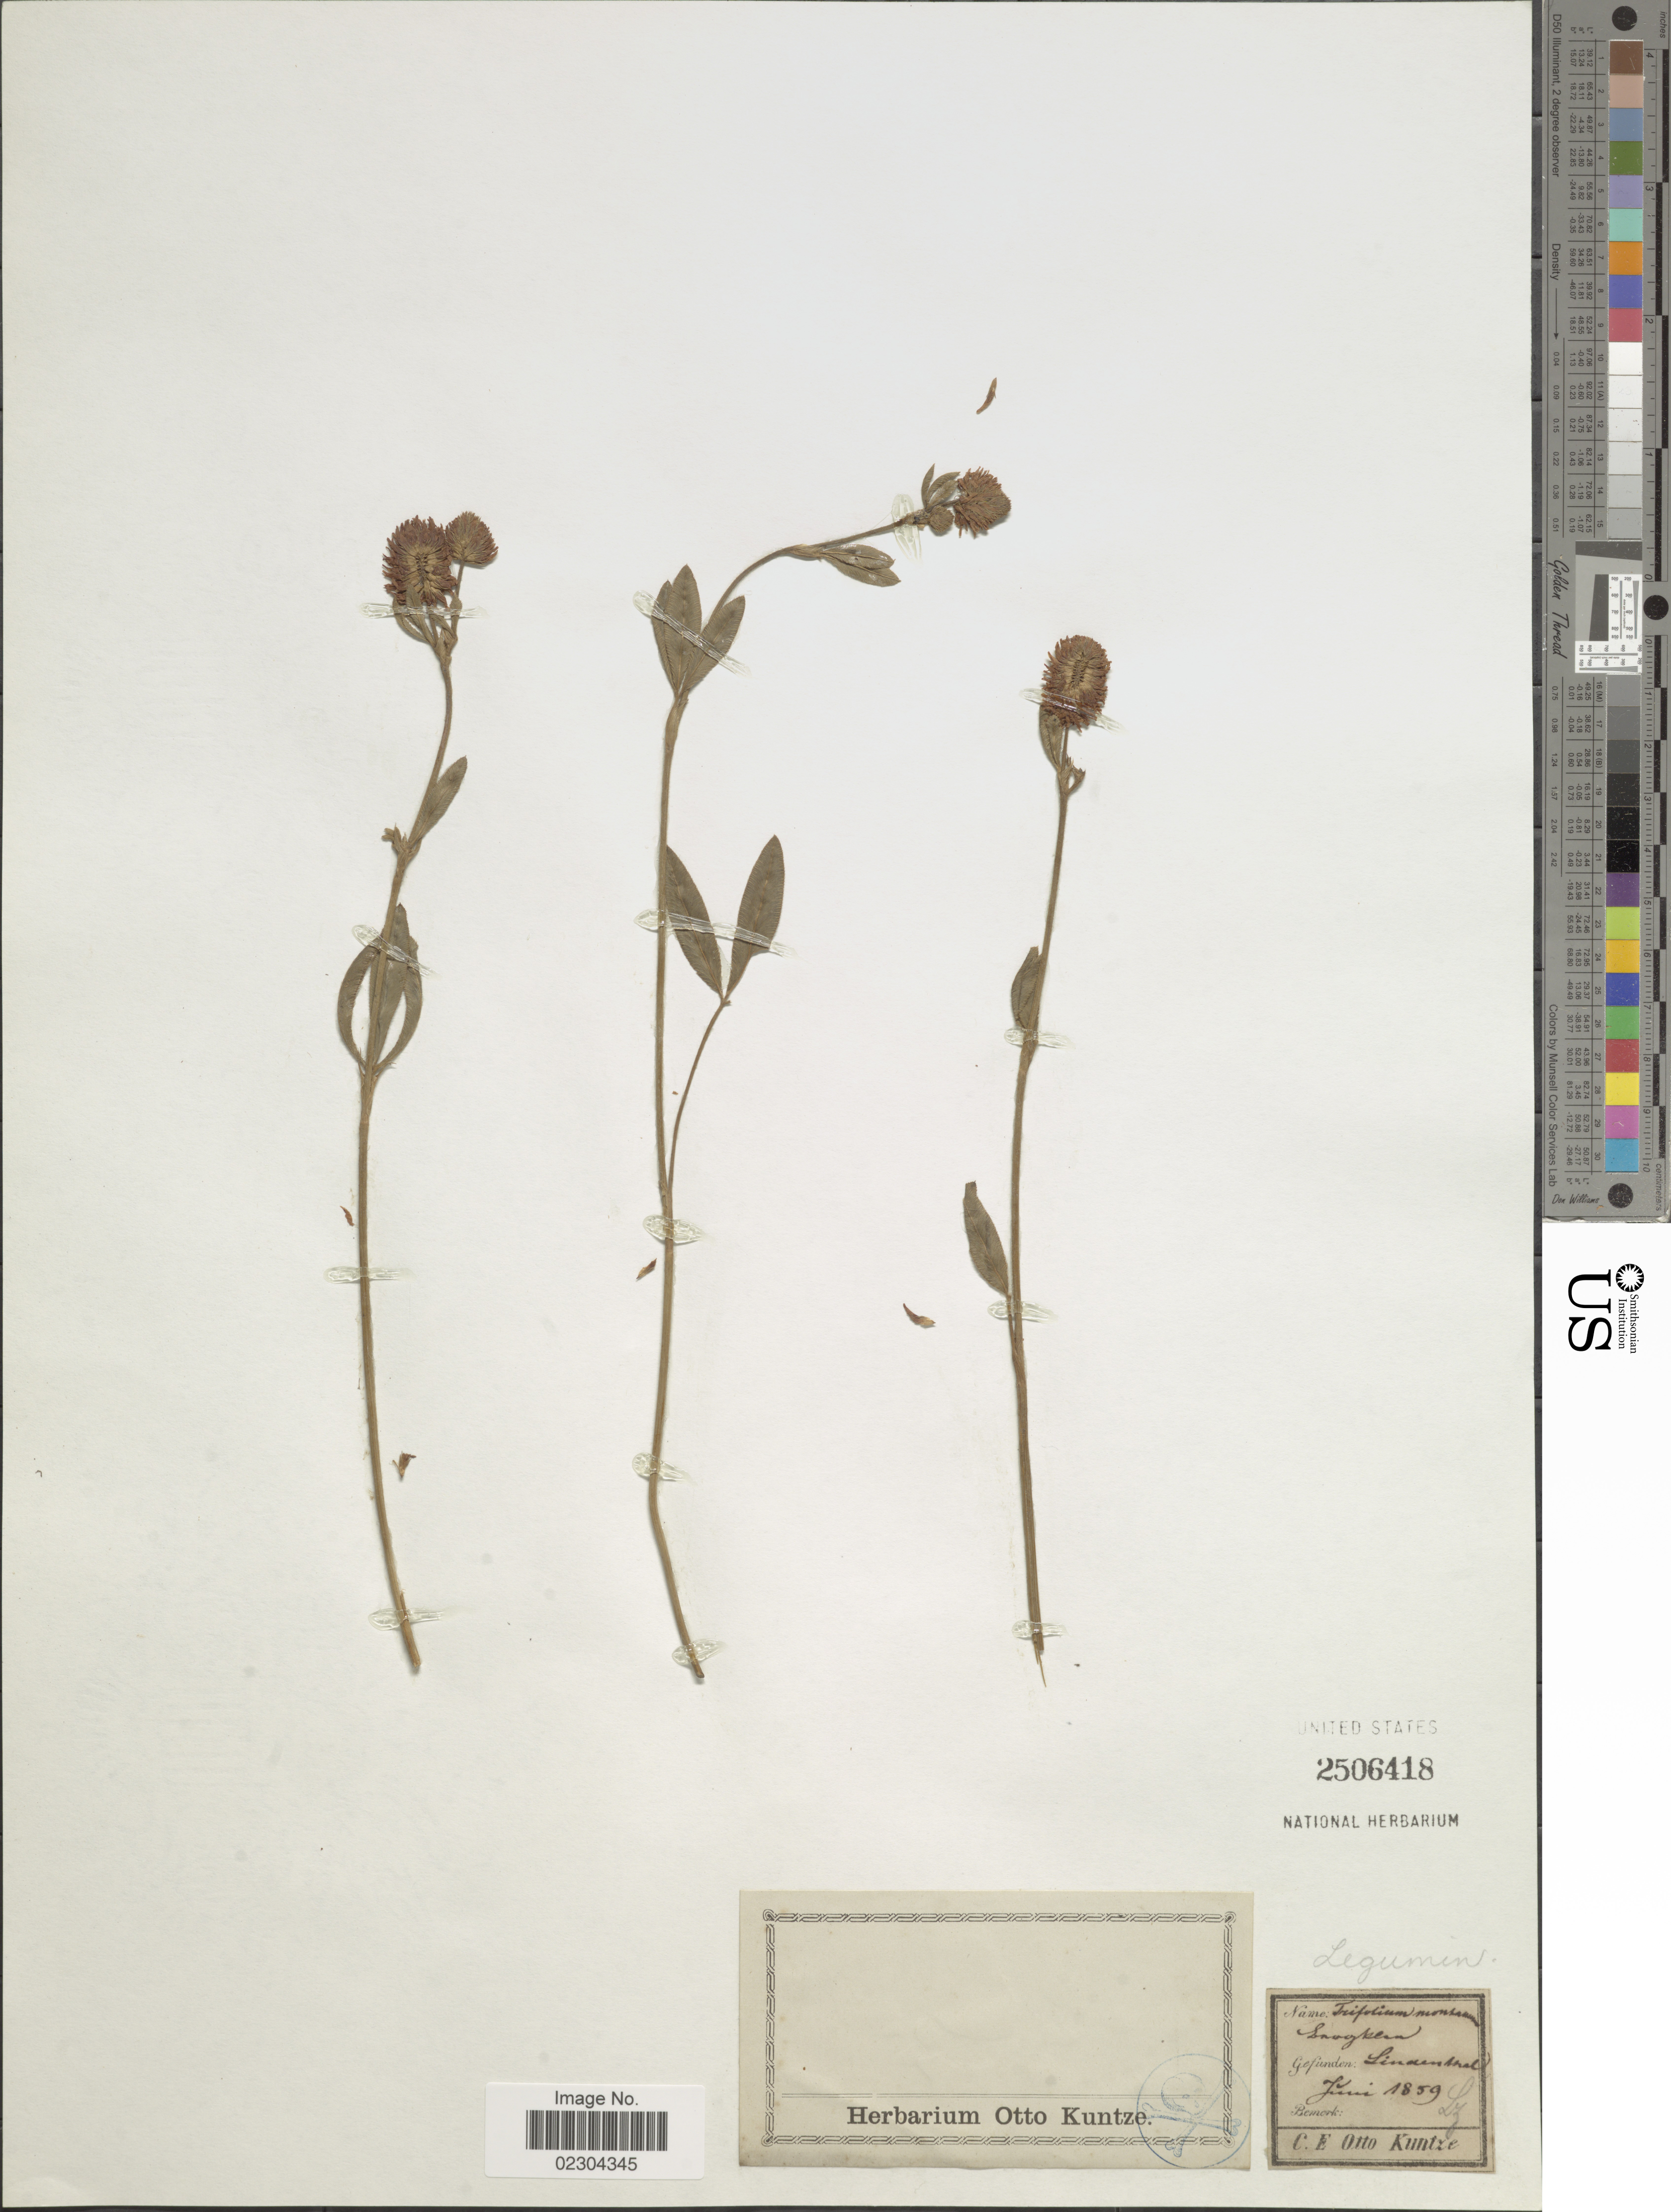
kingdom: Plantae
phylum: Tracheophyta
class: Magnoliopsida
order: Fabales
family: Fabaceae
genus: Trifolium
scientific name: Trifolium montanum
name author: L.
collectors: C.E.O. Kuntze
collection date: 1859-06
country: Germany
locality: Lindenthal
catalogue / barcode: US 2506418